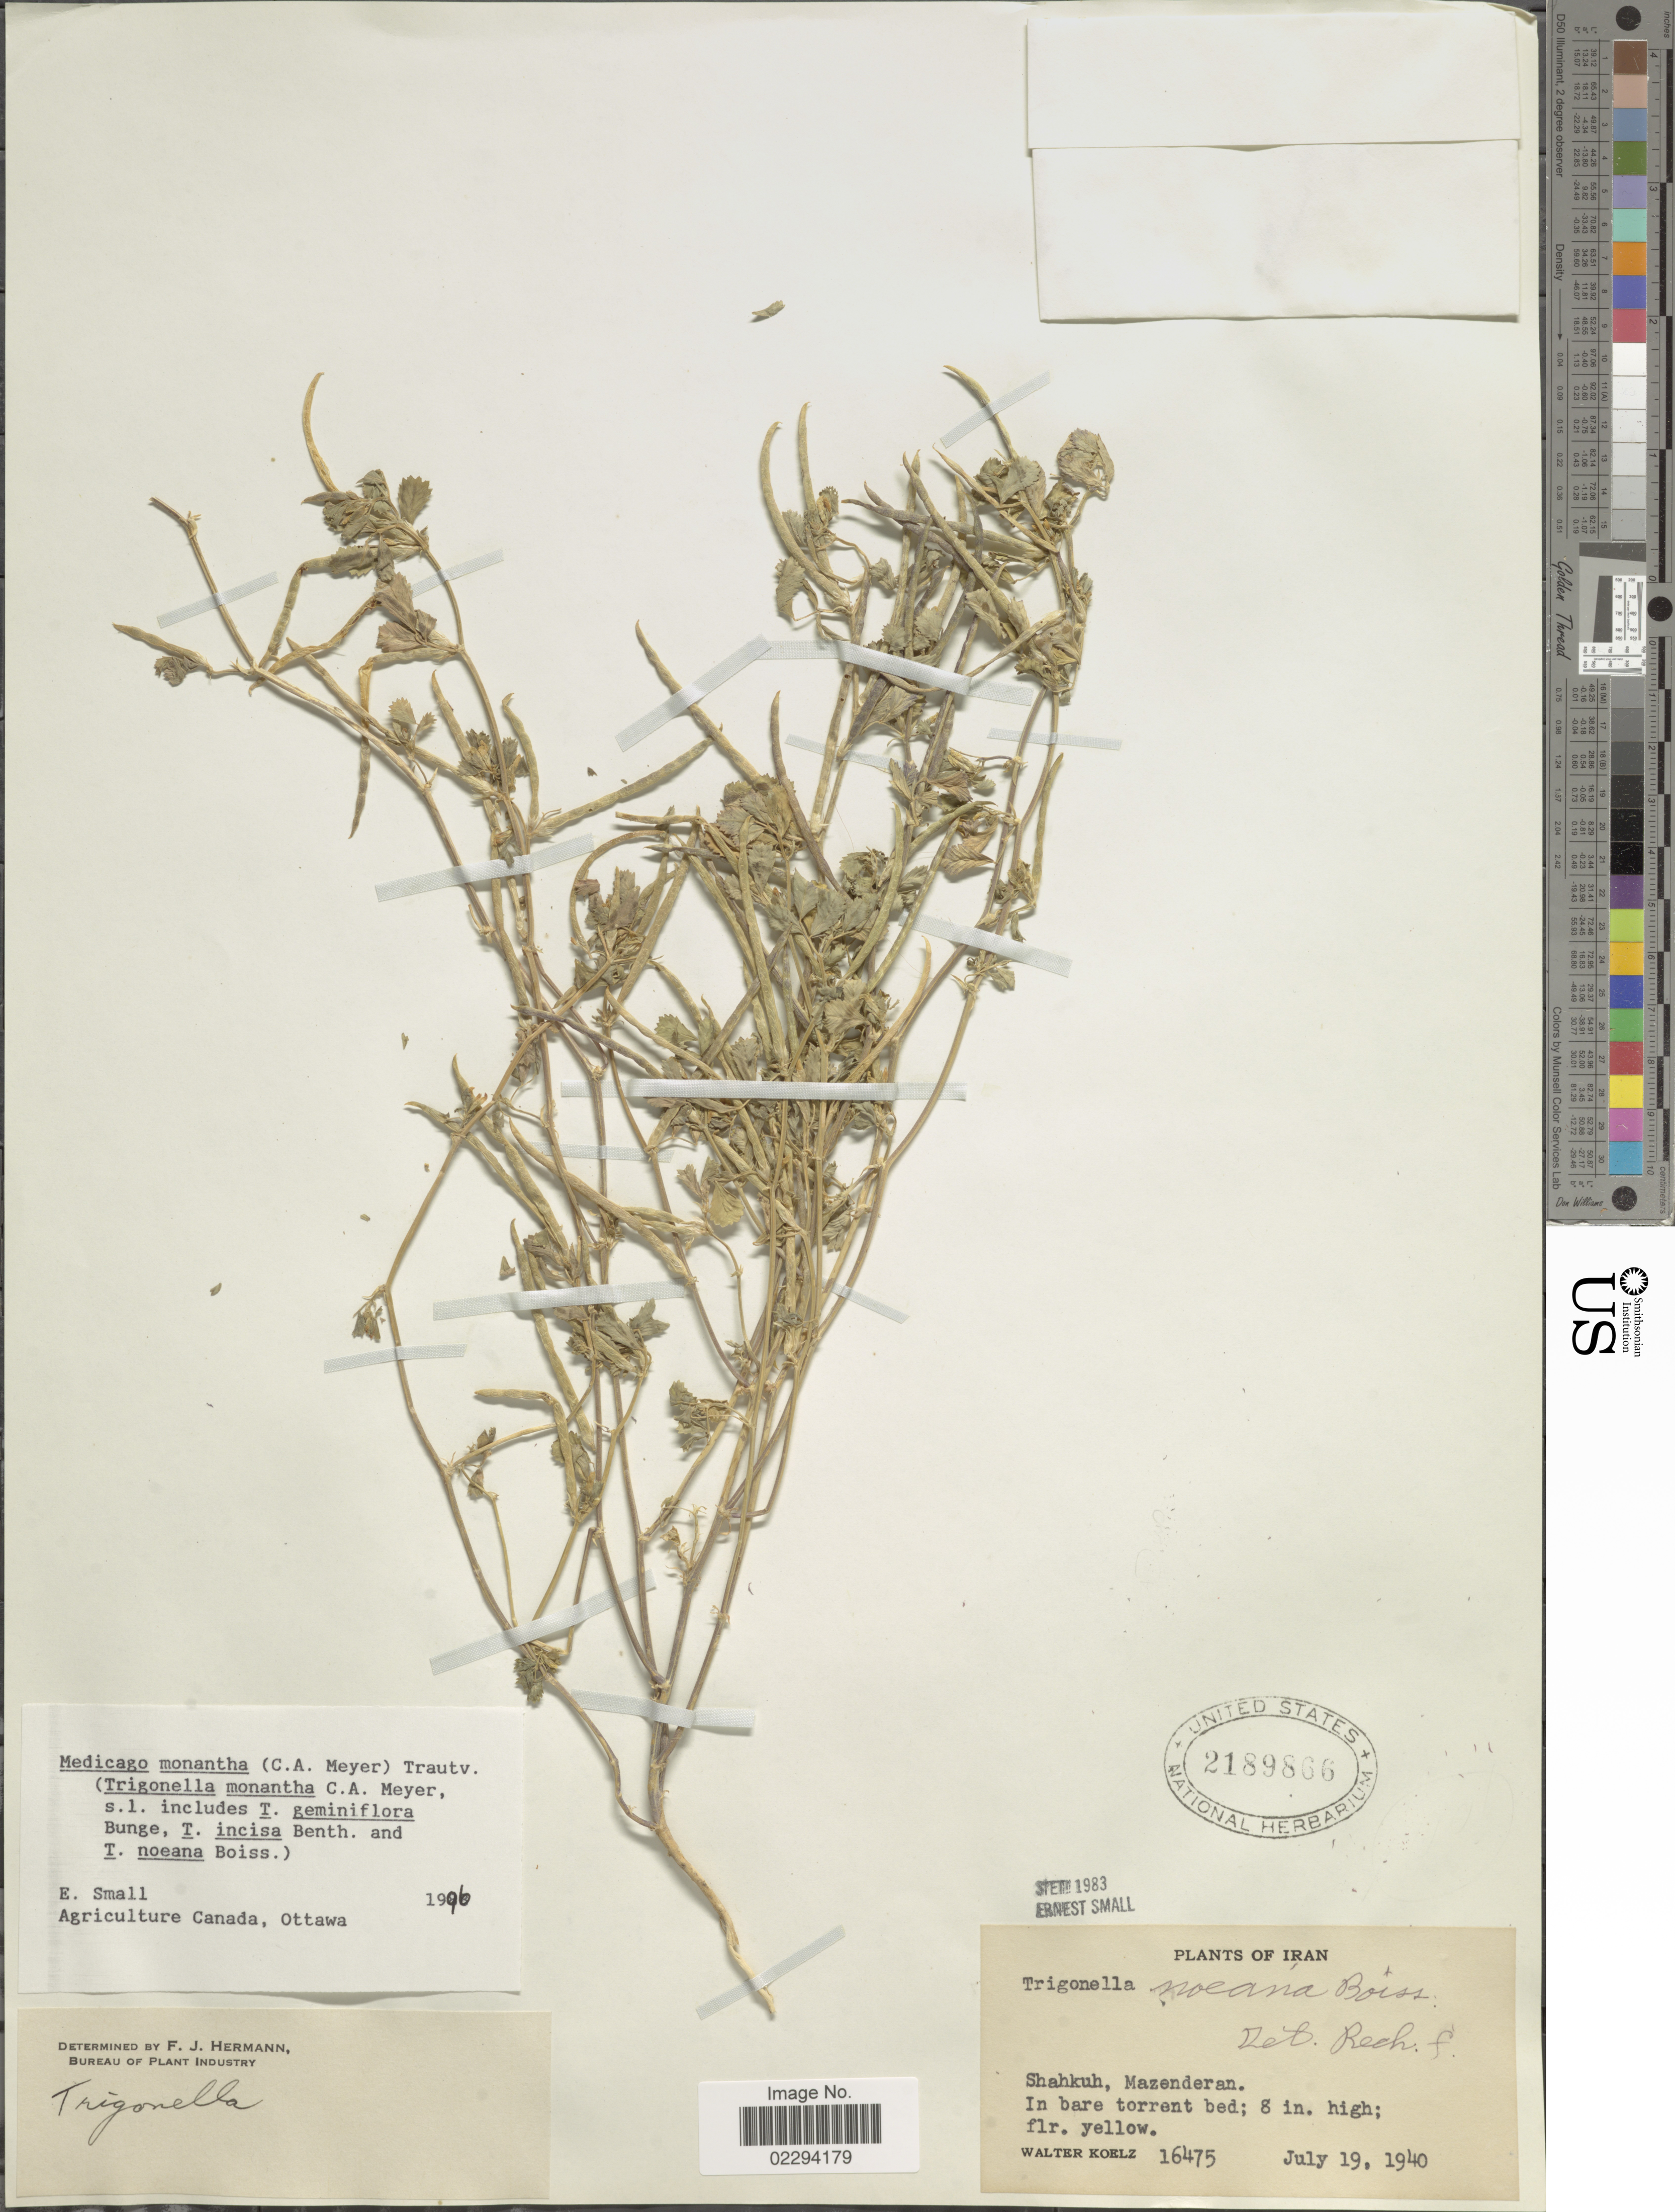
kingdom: Plantae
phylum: Tracheophyta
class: Magnoliopsida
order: Fabales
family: Fabaceae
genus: Medicago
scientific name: Medicago monantha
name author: (C.A. Mey.) Trautv.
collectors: W. N. Koelz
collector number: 16475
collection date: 1940-07-19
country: Iran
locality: Shahkuh, Mazenderan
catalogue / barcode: US 2189866